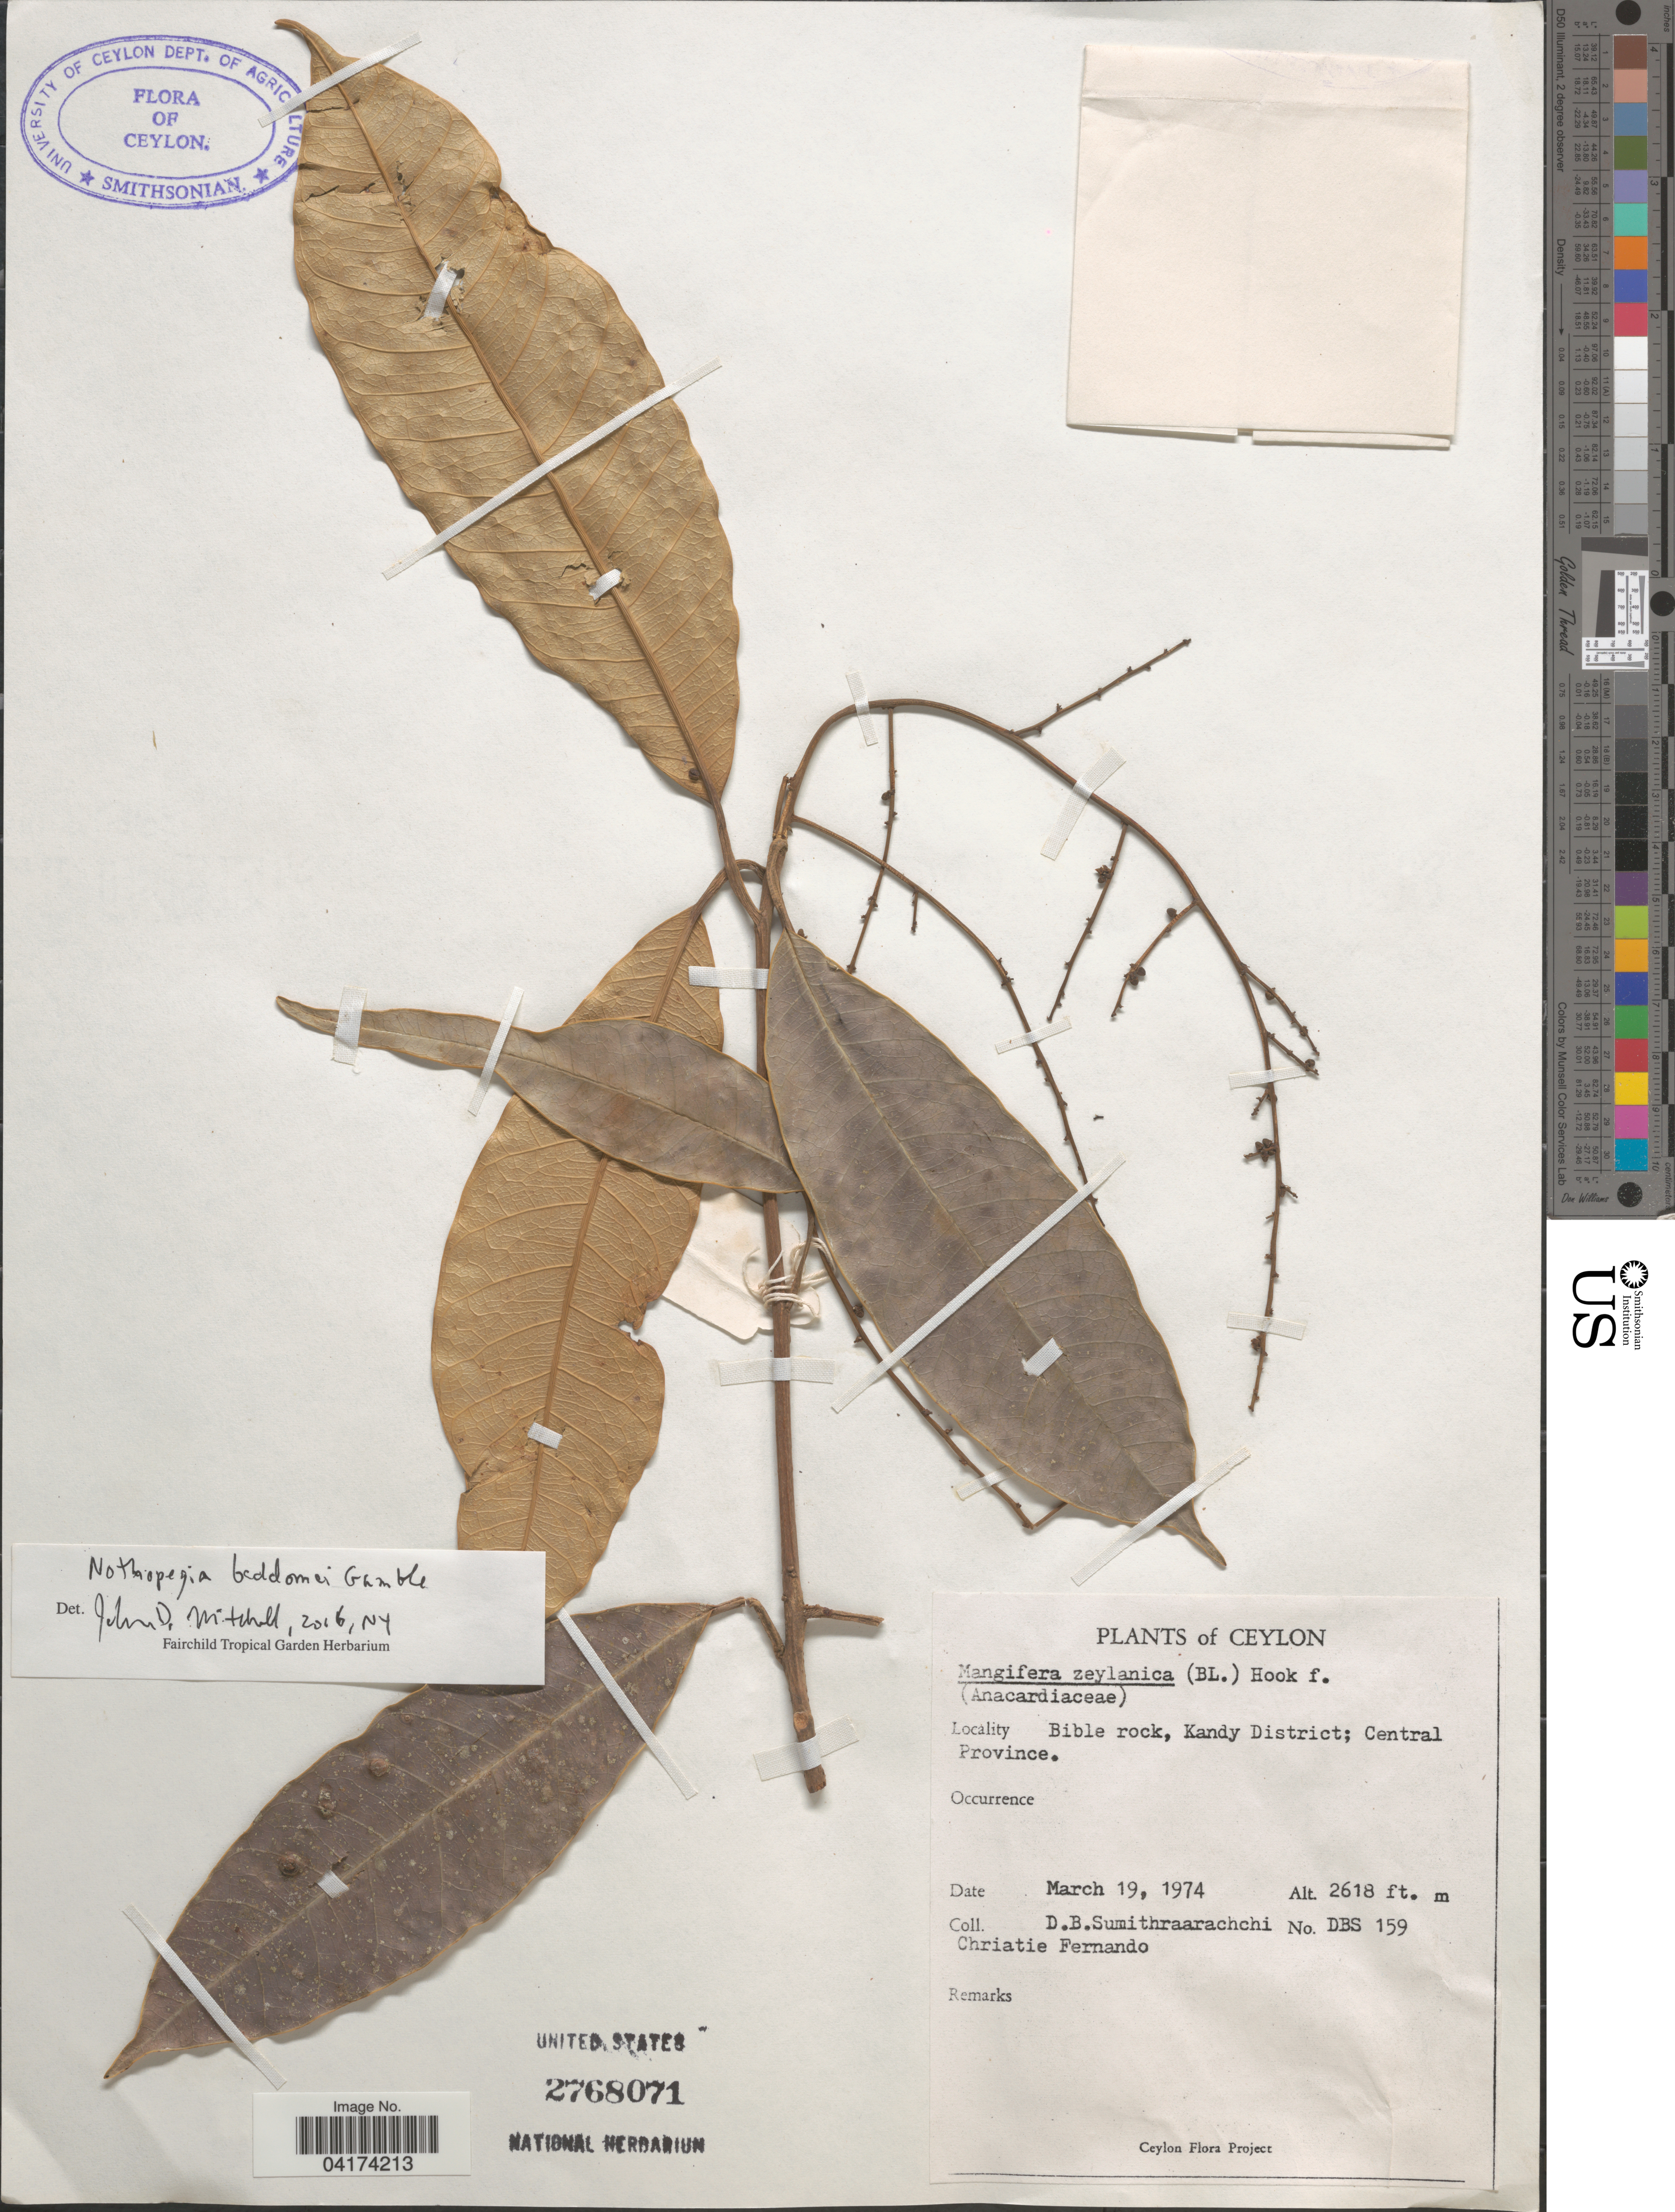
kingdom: Plantae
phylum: Tracheophyta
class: Magnoliopsida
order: Sapindales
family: Anacardiaceae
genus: Nothopegia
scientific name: Nothopegia beddomei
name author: Gamble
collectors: D. B. Sumithraarachchi & C. Fernando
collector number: DBS 159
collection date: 1974-03-19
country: Sri Lanka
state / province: Central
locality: Ceylon. Bible rock, Kandy District.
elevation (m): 798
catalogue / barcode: US 2768071